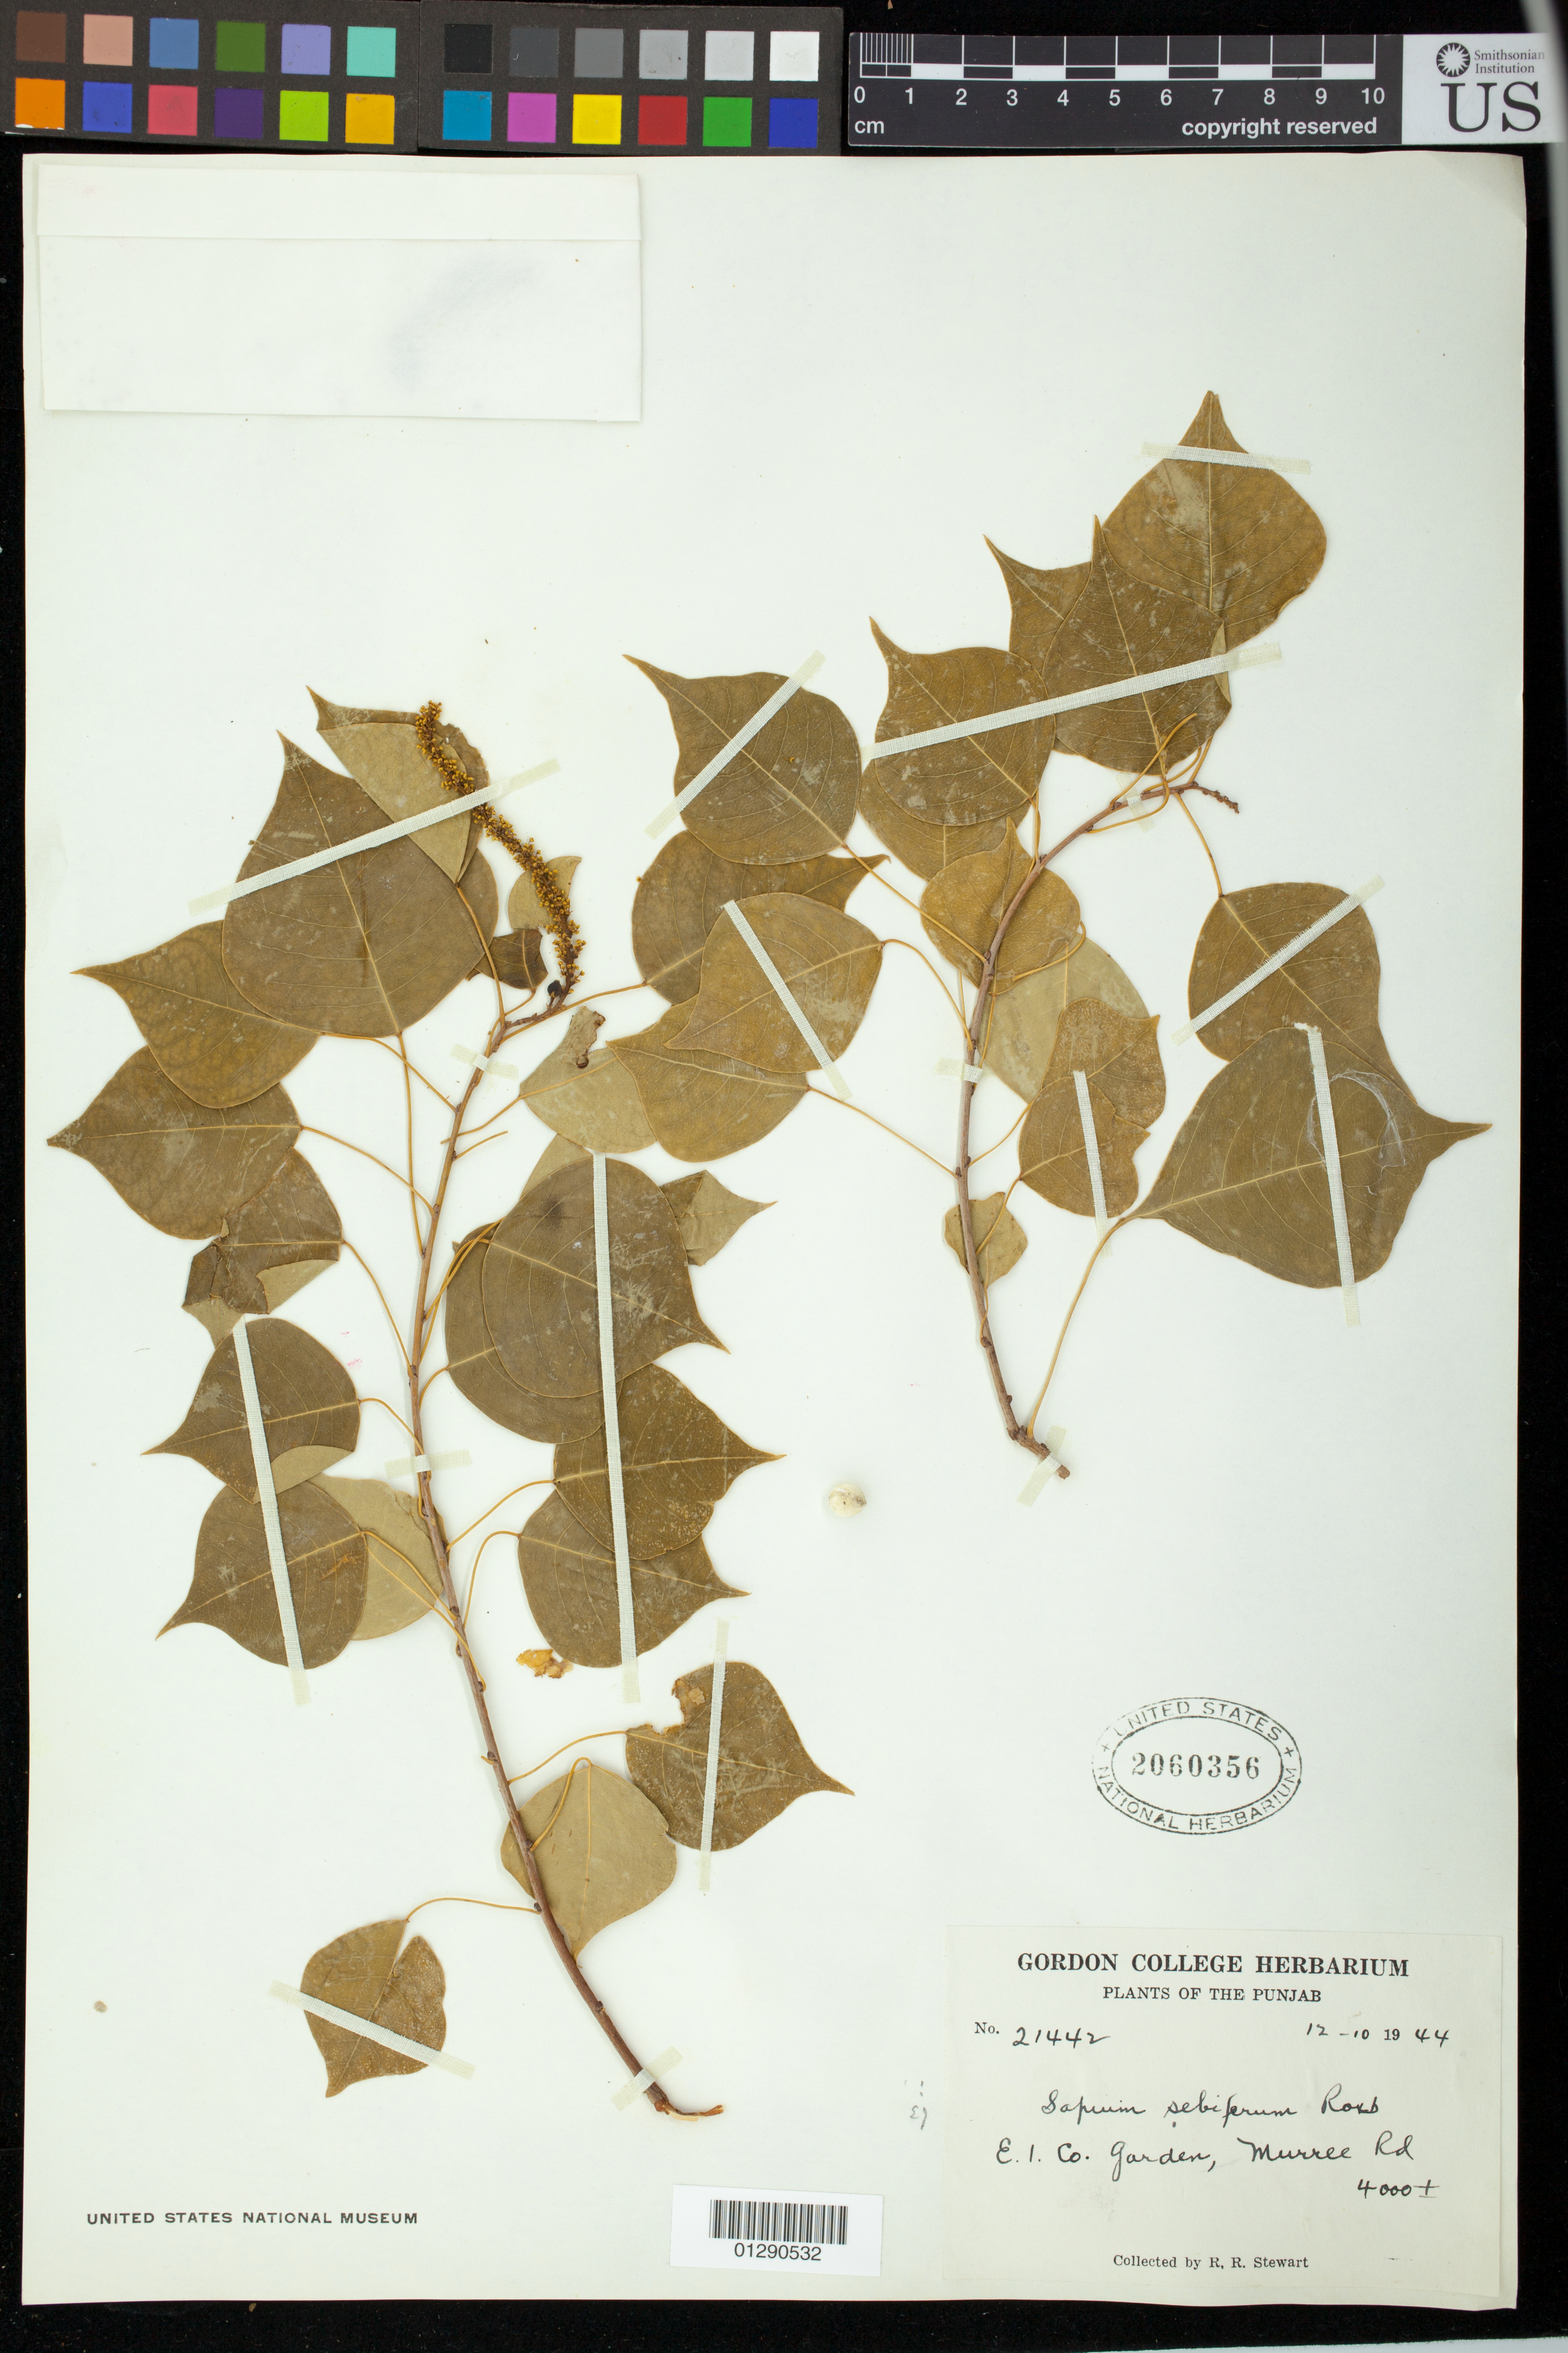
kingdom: Plantae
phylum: Tracheophyta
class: Magnoliopsida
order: Malpighiales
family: Euphorbiaceae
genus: Sapium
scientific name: Sapium sebiferum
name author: (L.) Roxb.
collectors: R. R. Stewart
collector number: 21442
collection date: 1944-12-10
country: Pakistan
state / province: Punjab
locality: E.I. Co. Garden, Murree Rd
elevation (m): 1219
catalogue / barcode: US 2060356